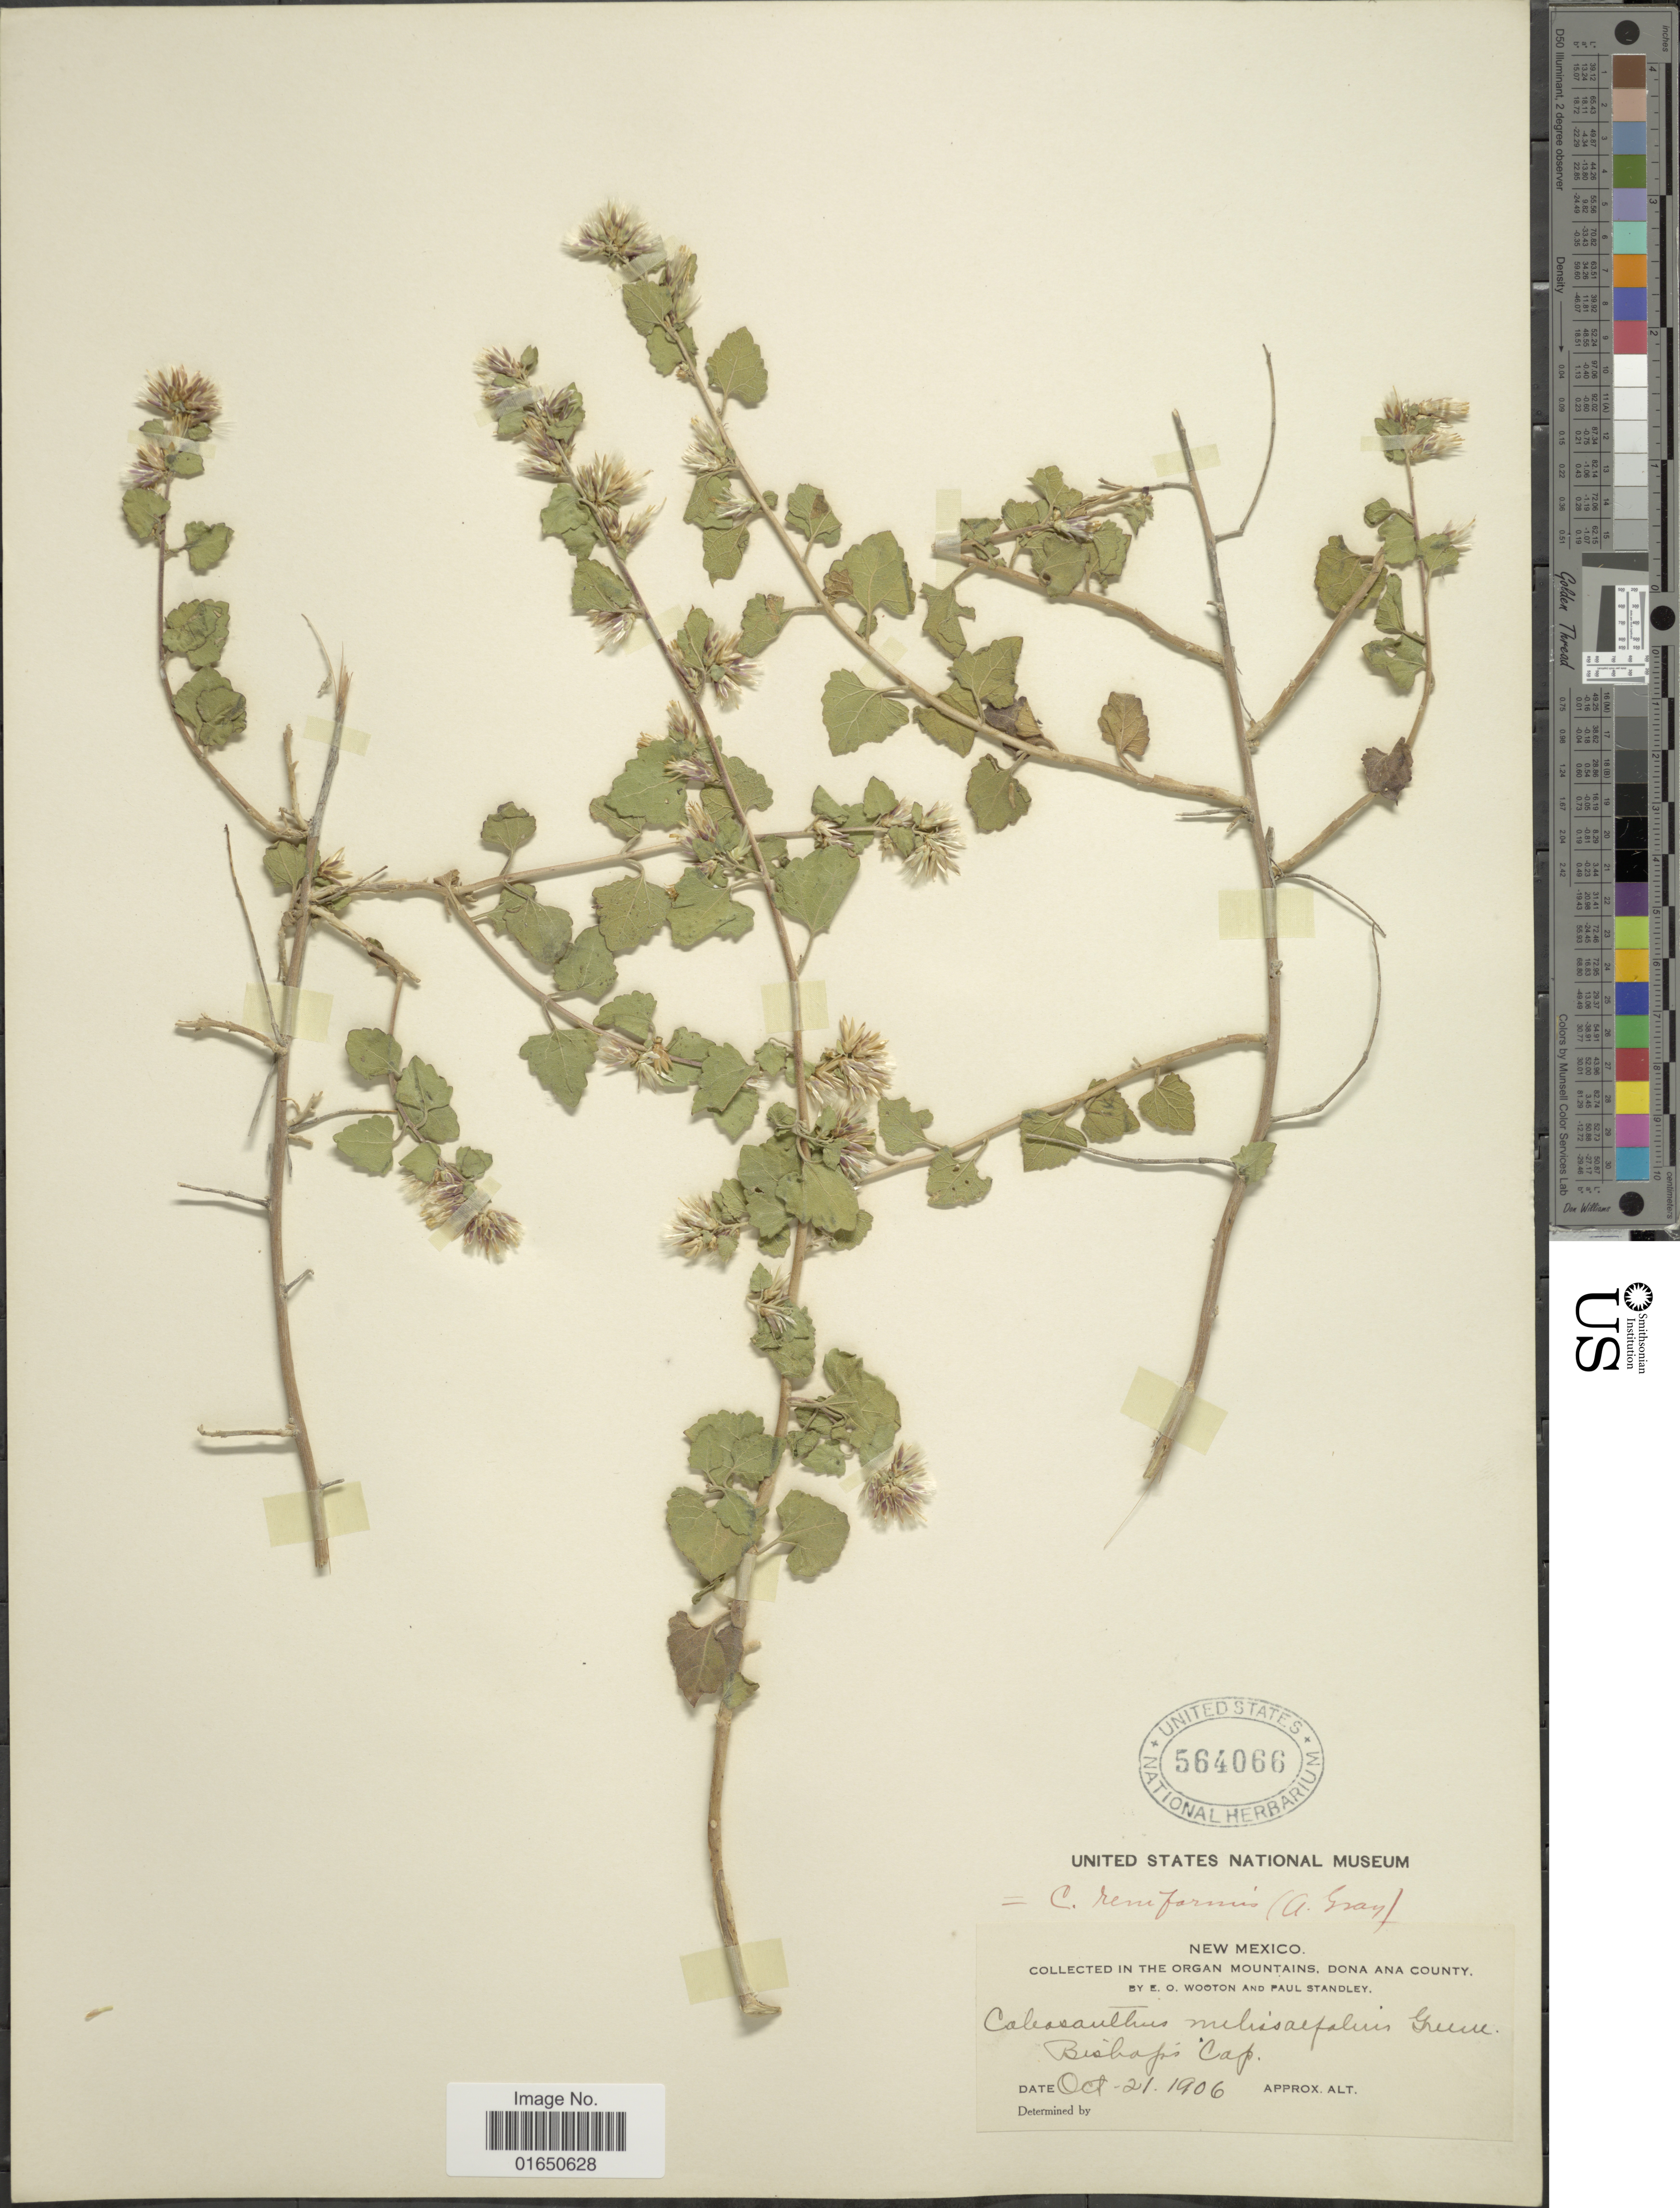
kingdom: Plantae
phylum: Tracheophyta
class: Magnoliopsida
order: Asterales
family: Asteraceae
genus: Brickellia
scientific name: Brickellia californica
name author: (Torr. & A. Gray) A. Gray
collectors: E. O. Wooton & P. C. Standley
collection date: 1906-10-21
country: United States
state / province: New Mexico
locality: Organ Mountains, Dona Ana County. Bishop's Cap.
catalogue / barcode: US 564066